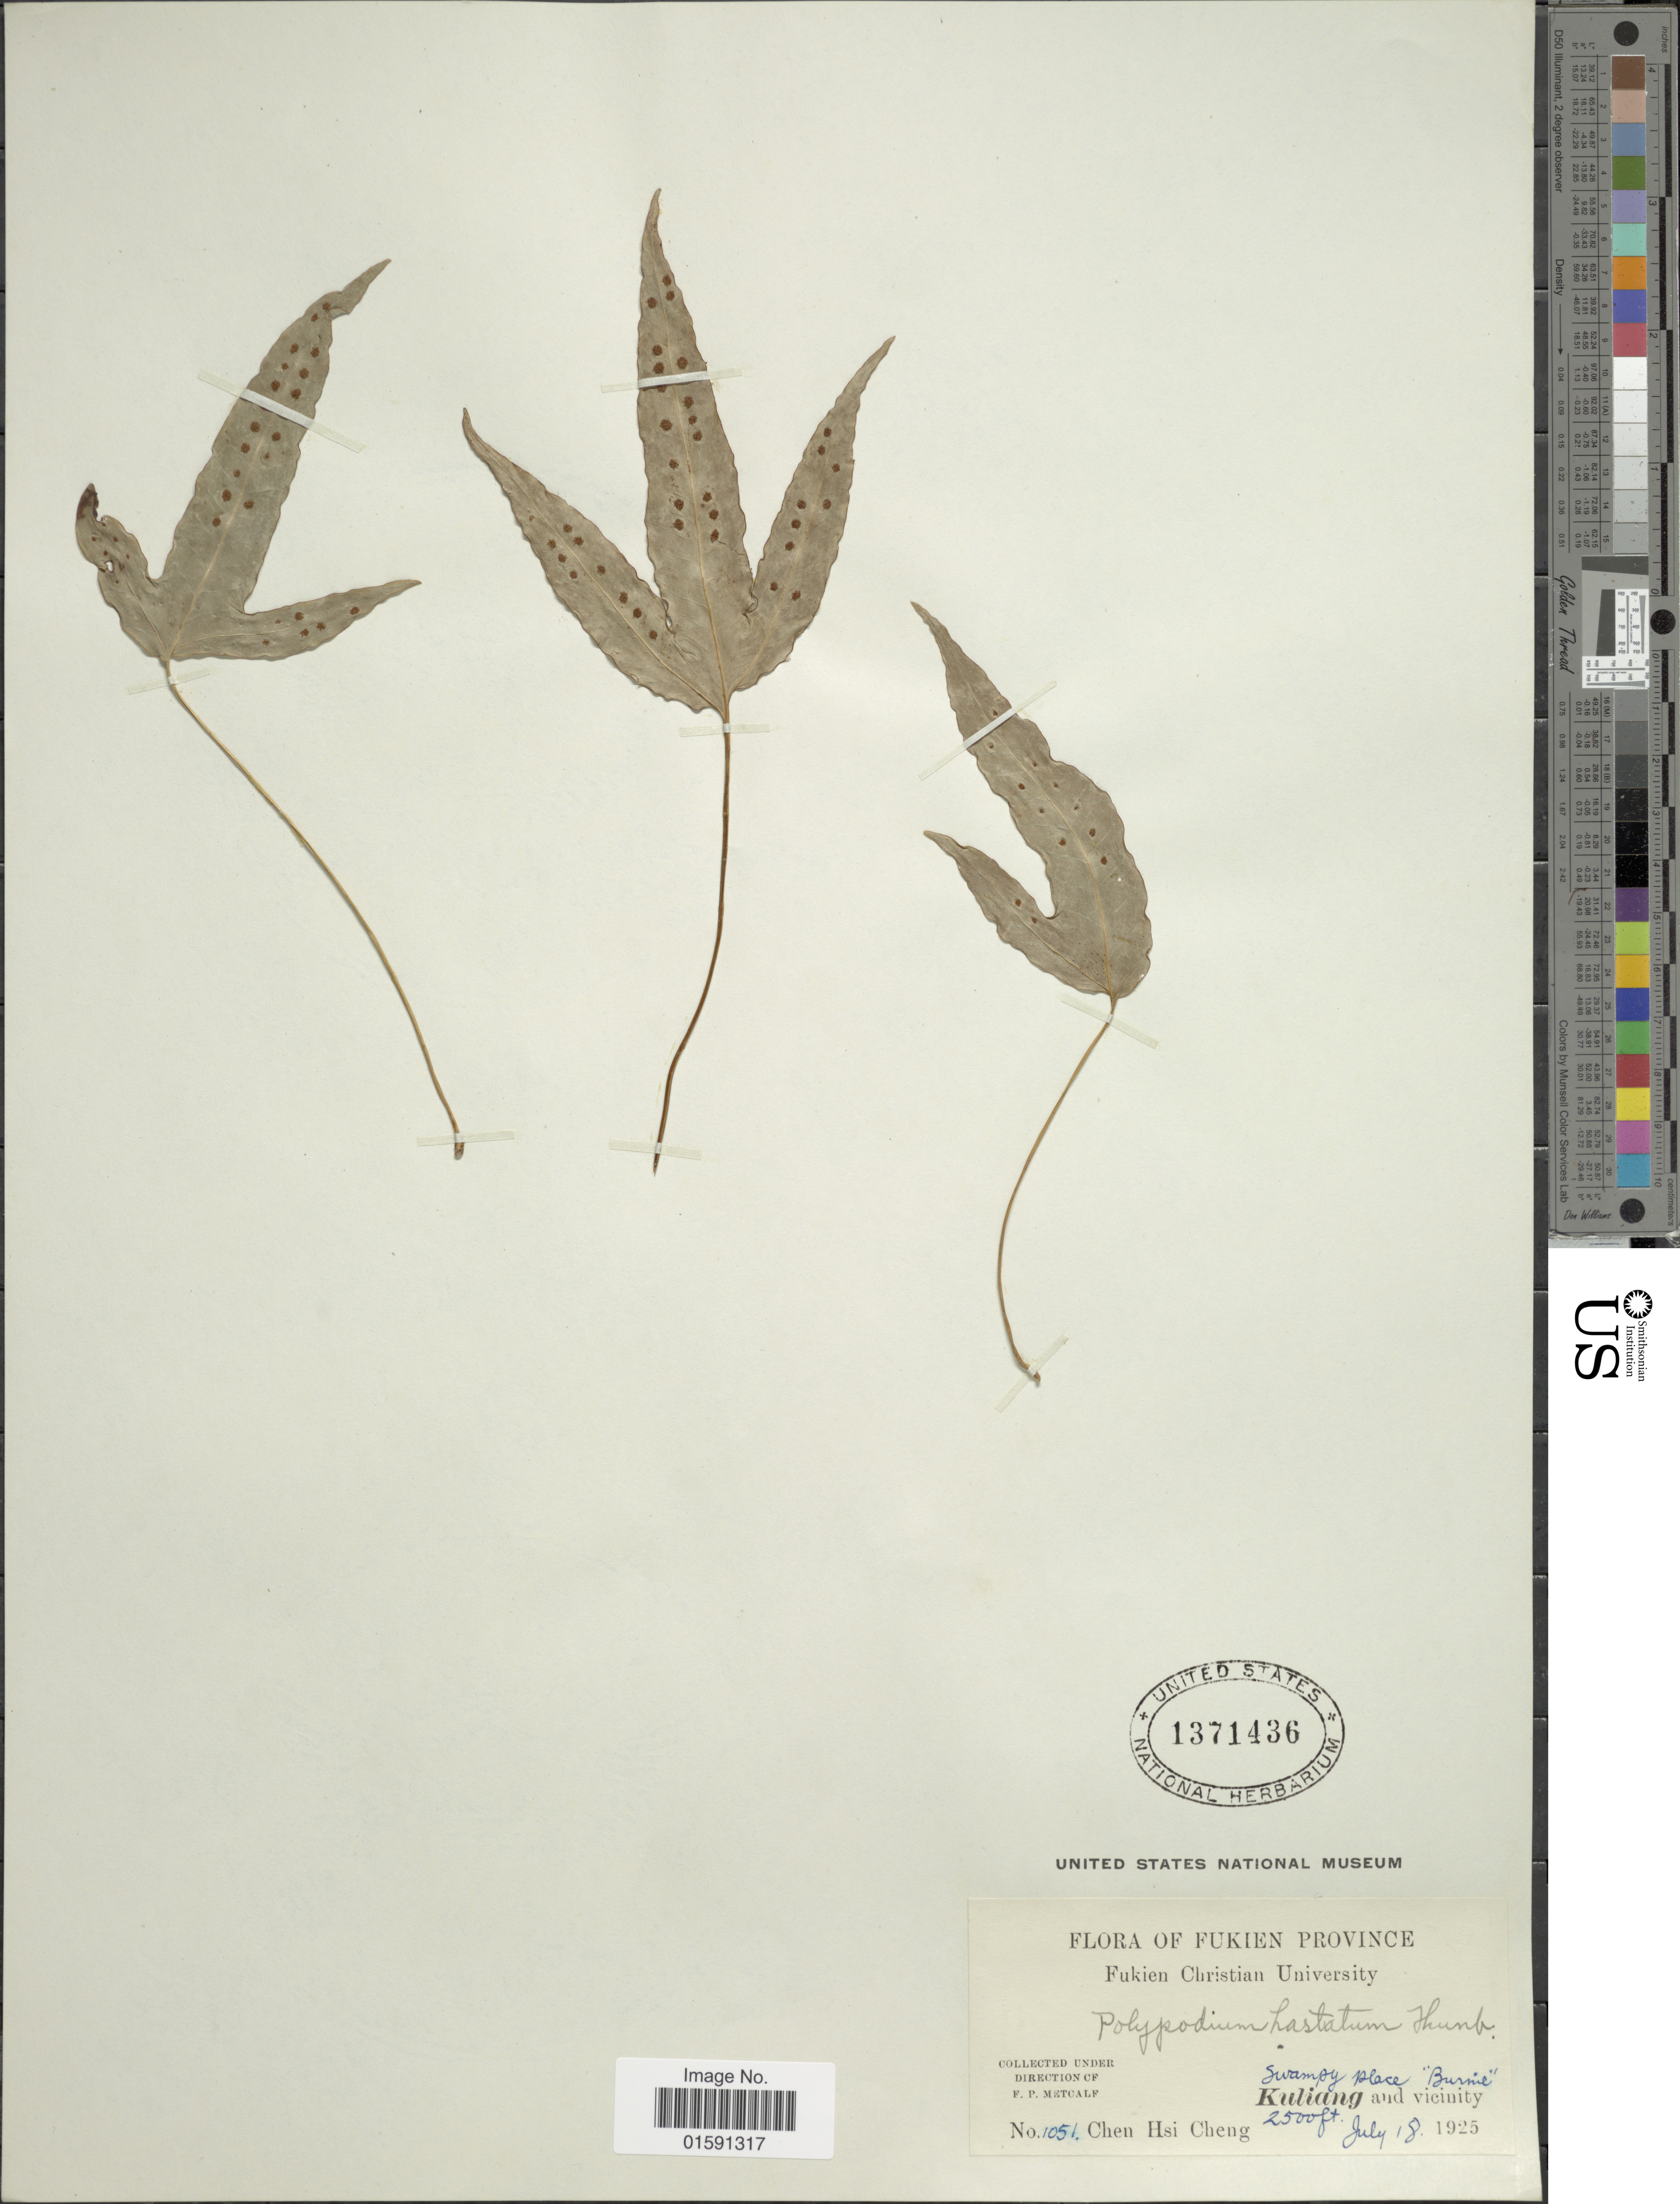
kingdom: Plantae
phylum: Tracheophyta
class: Polypodiopsida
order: Polypodiales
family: Polypodiaceae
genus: Selliguea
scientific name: Selliguea hastata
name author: (Thunb.) Fraser-Jenk.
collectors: Chen Hsi Cheng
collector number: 1051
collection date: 1925-07-18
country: China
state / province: Fujian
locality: Fukien Province. Kuliang and vicinity, Swampy place "Burnie"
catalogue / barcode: US 1371436